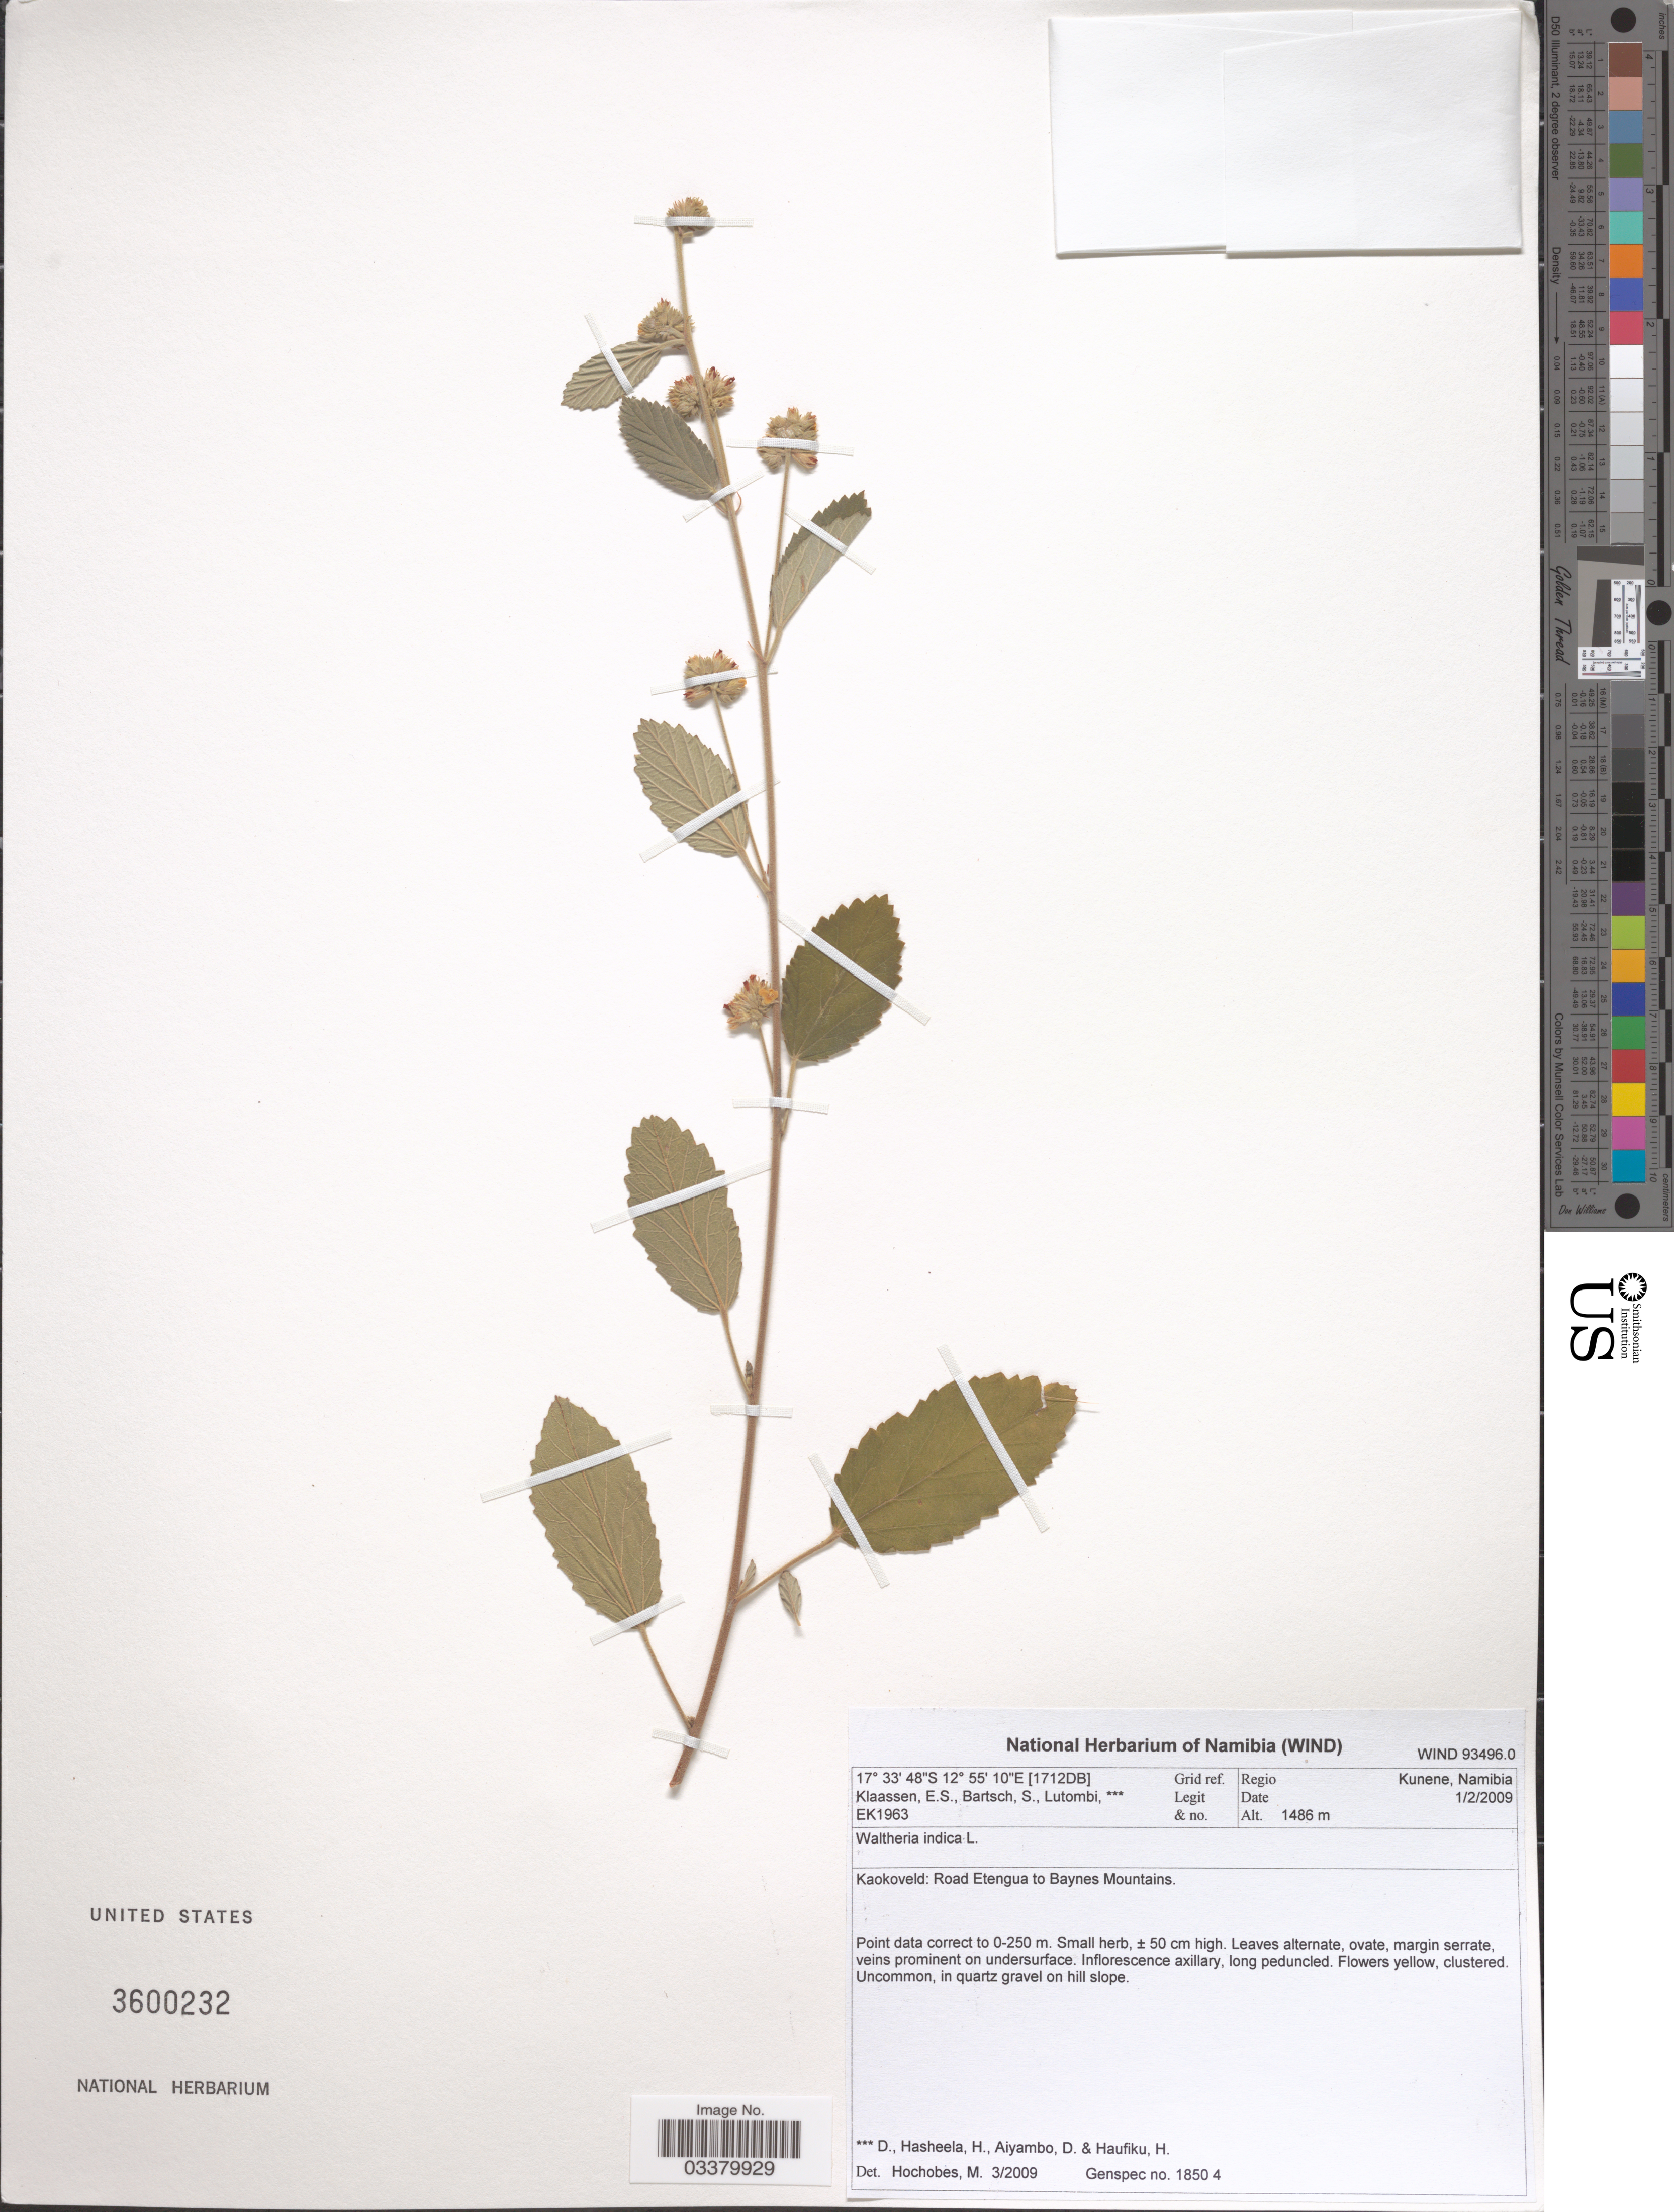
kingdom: Plantae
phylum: Tracheophyta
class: Magnoliopsida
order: Malvales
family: Malvaceae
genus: Waltheria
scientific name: Waltheria indica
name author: L.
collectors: E. S. Klaassen, S. Bartsch, D. Lutombi, H. Hasheela & et al.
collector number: EK1963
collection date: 2009-02-01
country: Namibia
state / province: Kunene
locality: [1712DB] Grid ref., Regio Kunene, Namibia. Kaokoveld: Road Etengua to Baynes Mountains.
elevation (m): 1486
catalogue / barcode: US 3600232